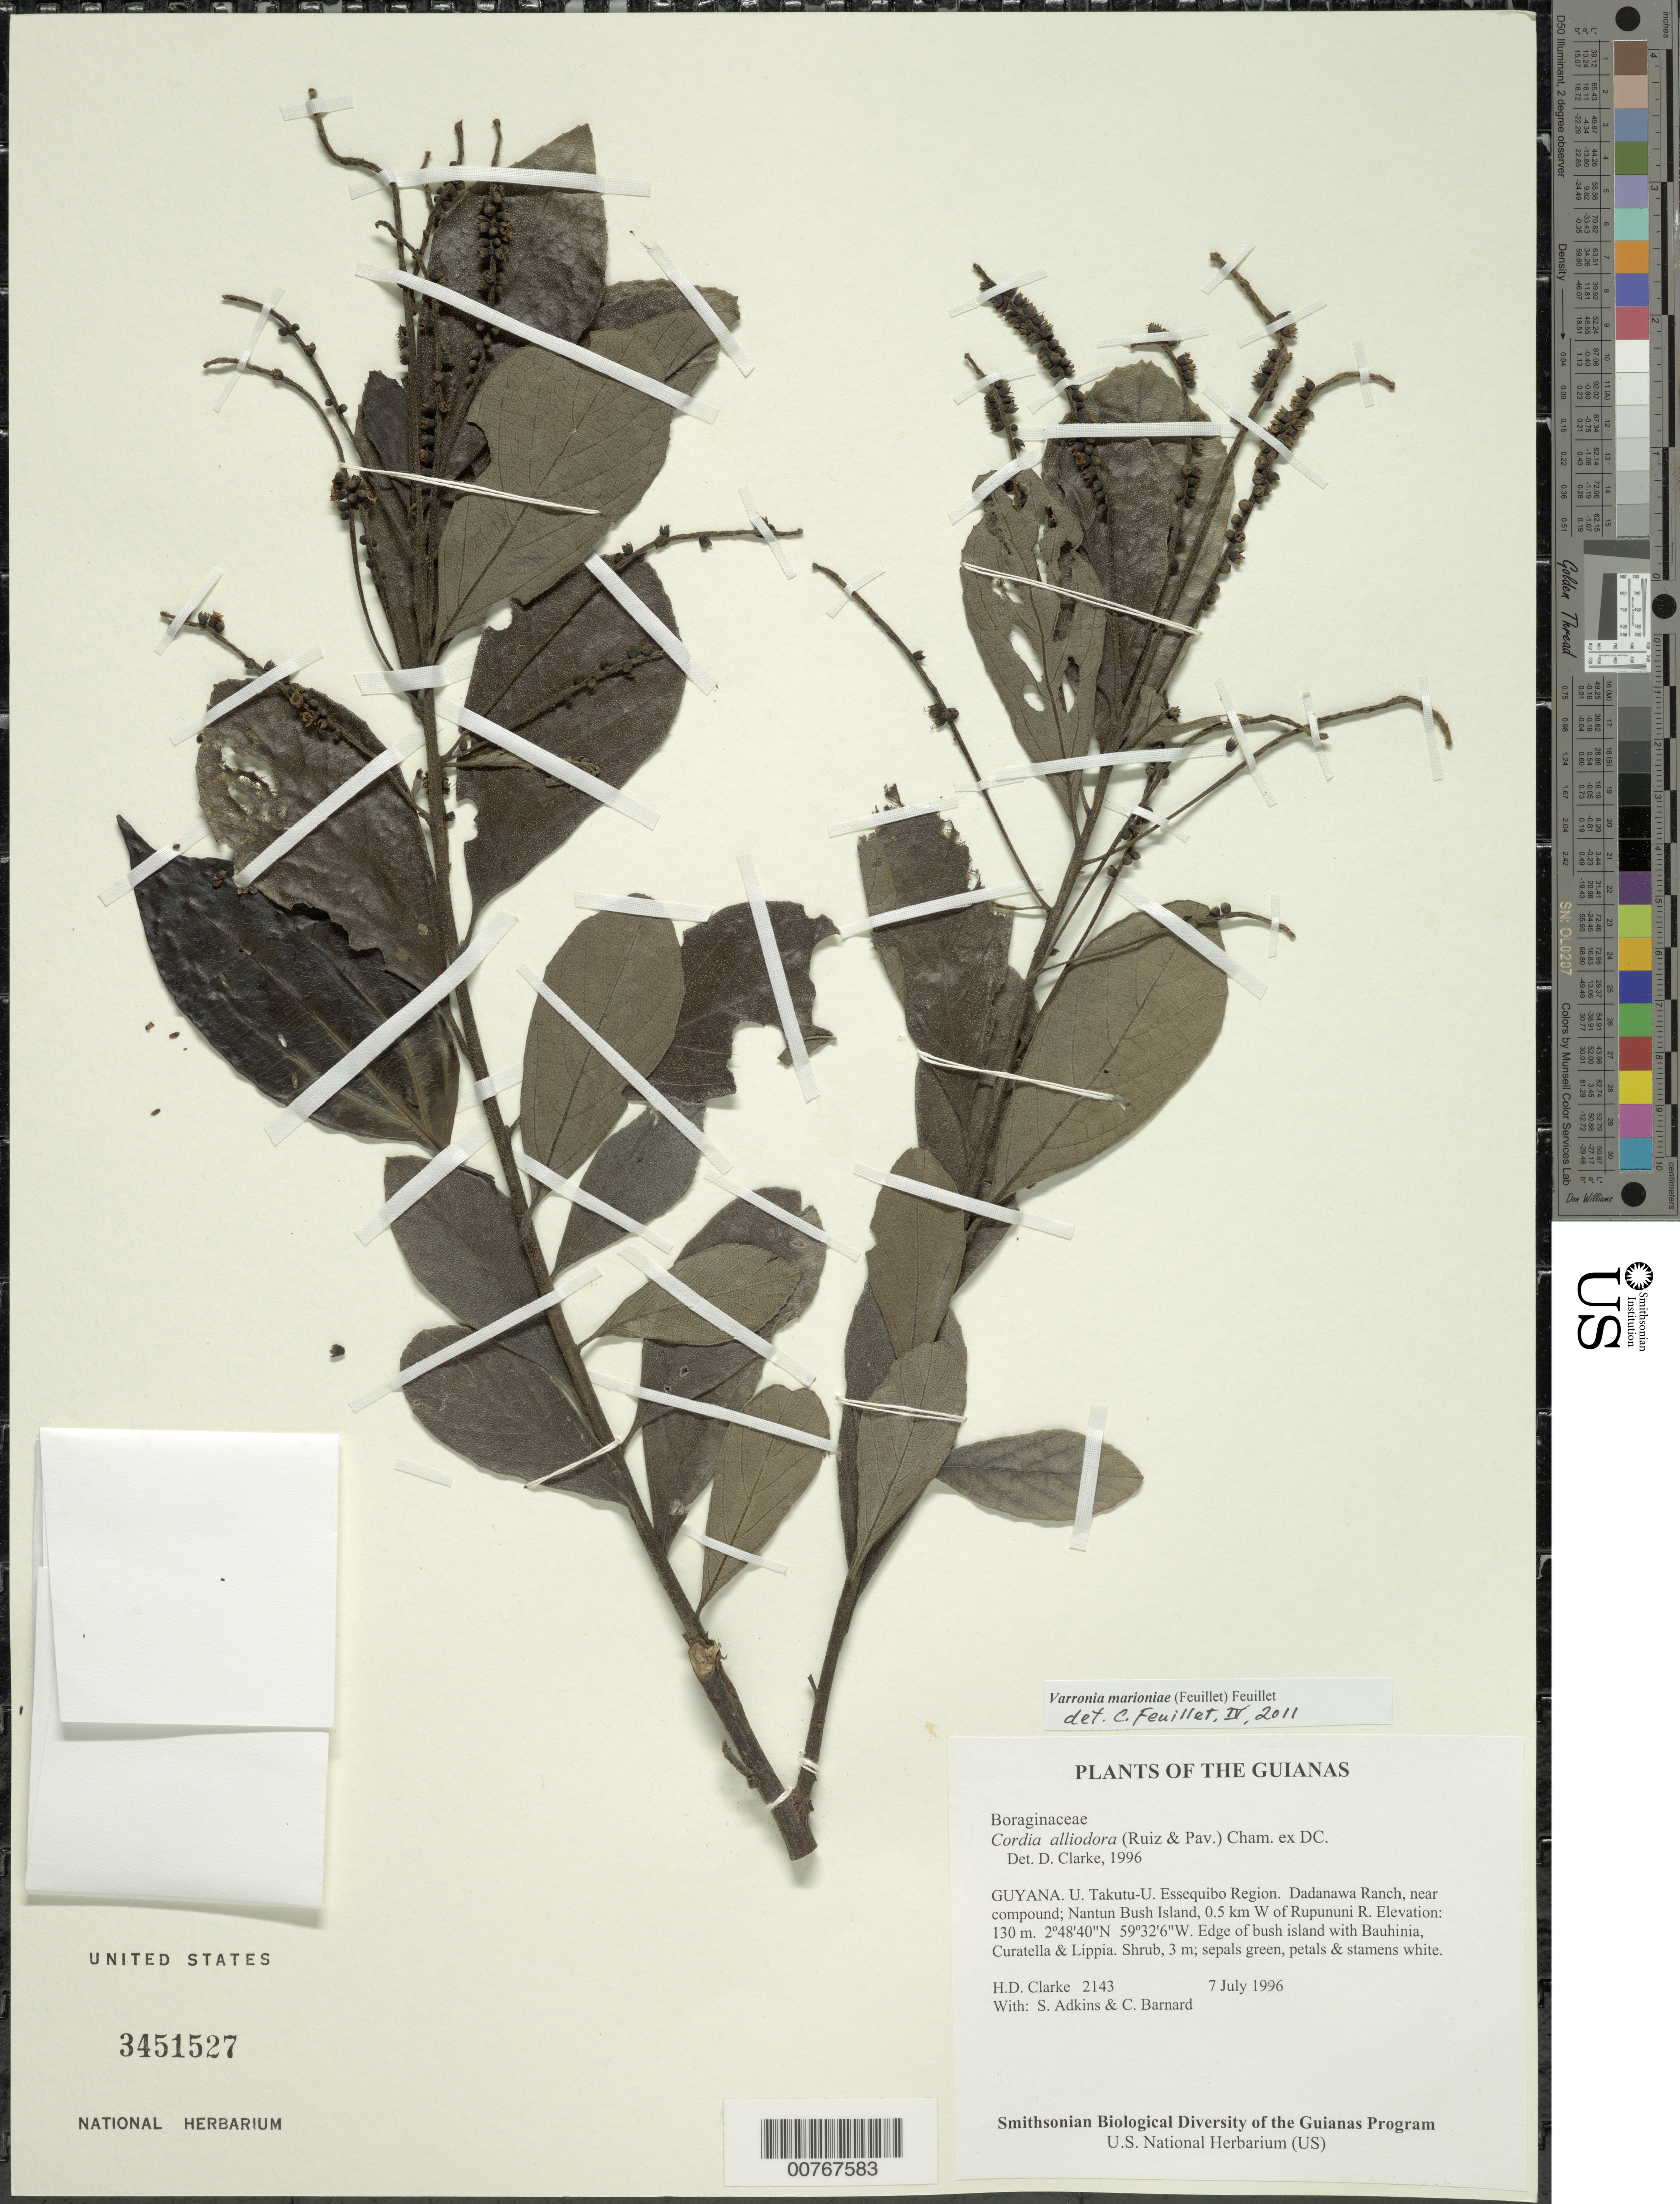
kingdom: Plantae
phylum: Tracheophyta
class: Magnoliopsida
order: Boraginales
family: Cordiaceae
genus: Varronia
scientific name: Varronia marioniae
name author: (Feuillet) Feuillet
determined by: Feuillet, C.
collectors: H. D. Clarke, S. Adkins & C. Bernard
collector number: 2143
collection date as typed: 7 July 1996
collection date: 1996-07-07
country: Guyana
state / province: U. Takutu-U. Essequibo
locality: Dadanawa Ranch, near compound; Nantun Bush Island, 0.5 km W of Rupununi R.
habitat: Edge of bush island with Bauhinia, Curatella & Lippia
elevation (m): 130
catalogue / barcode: US 3451527